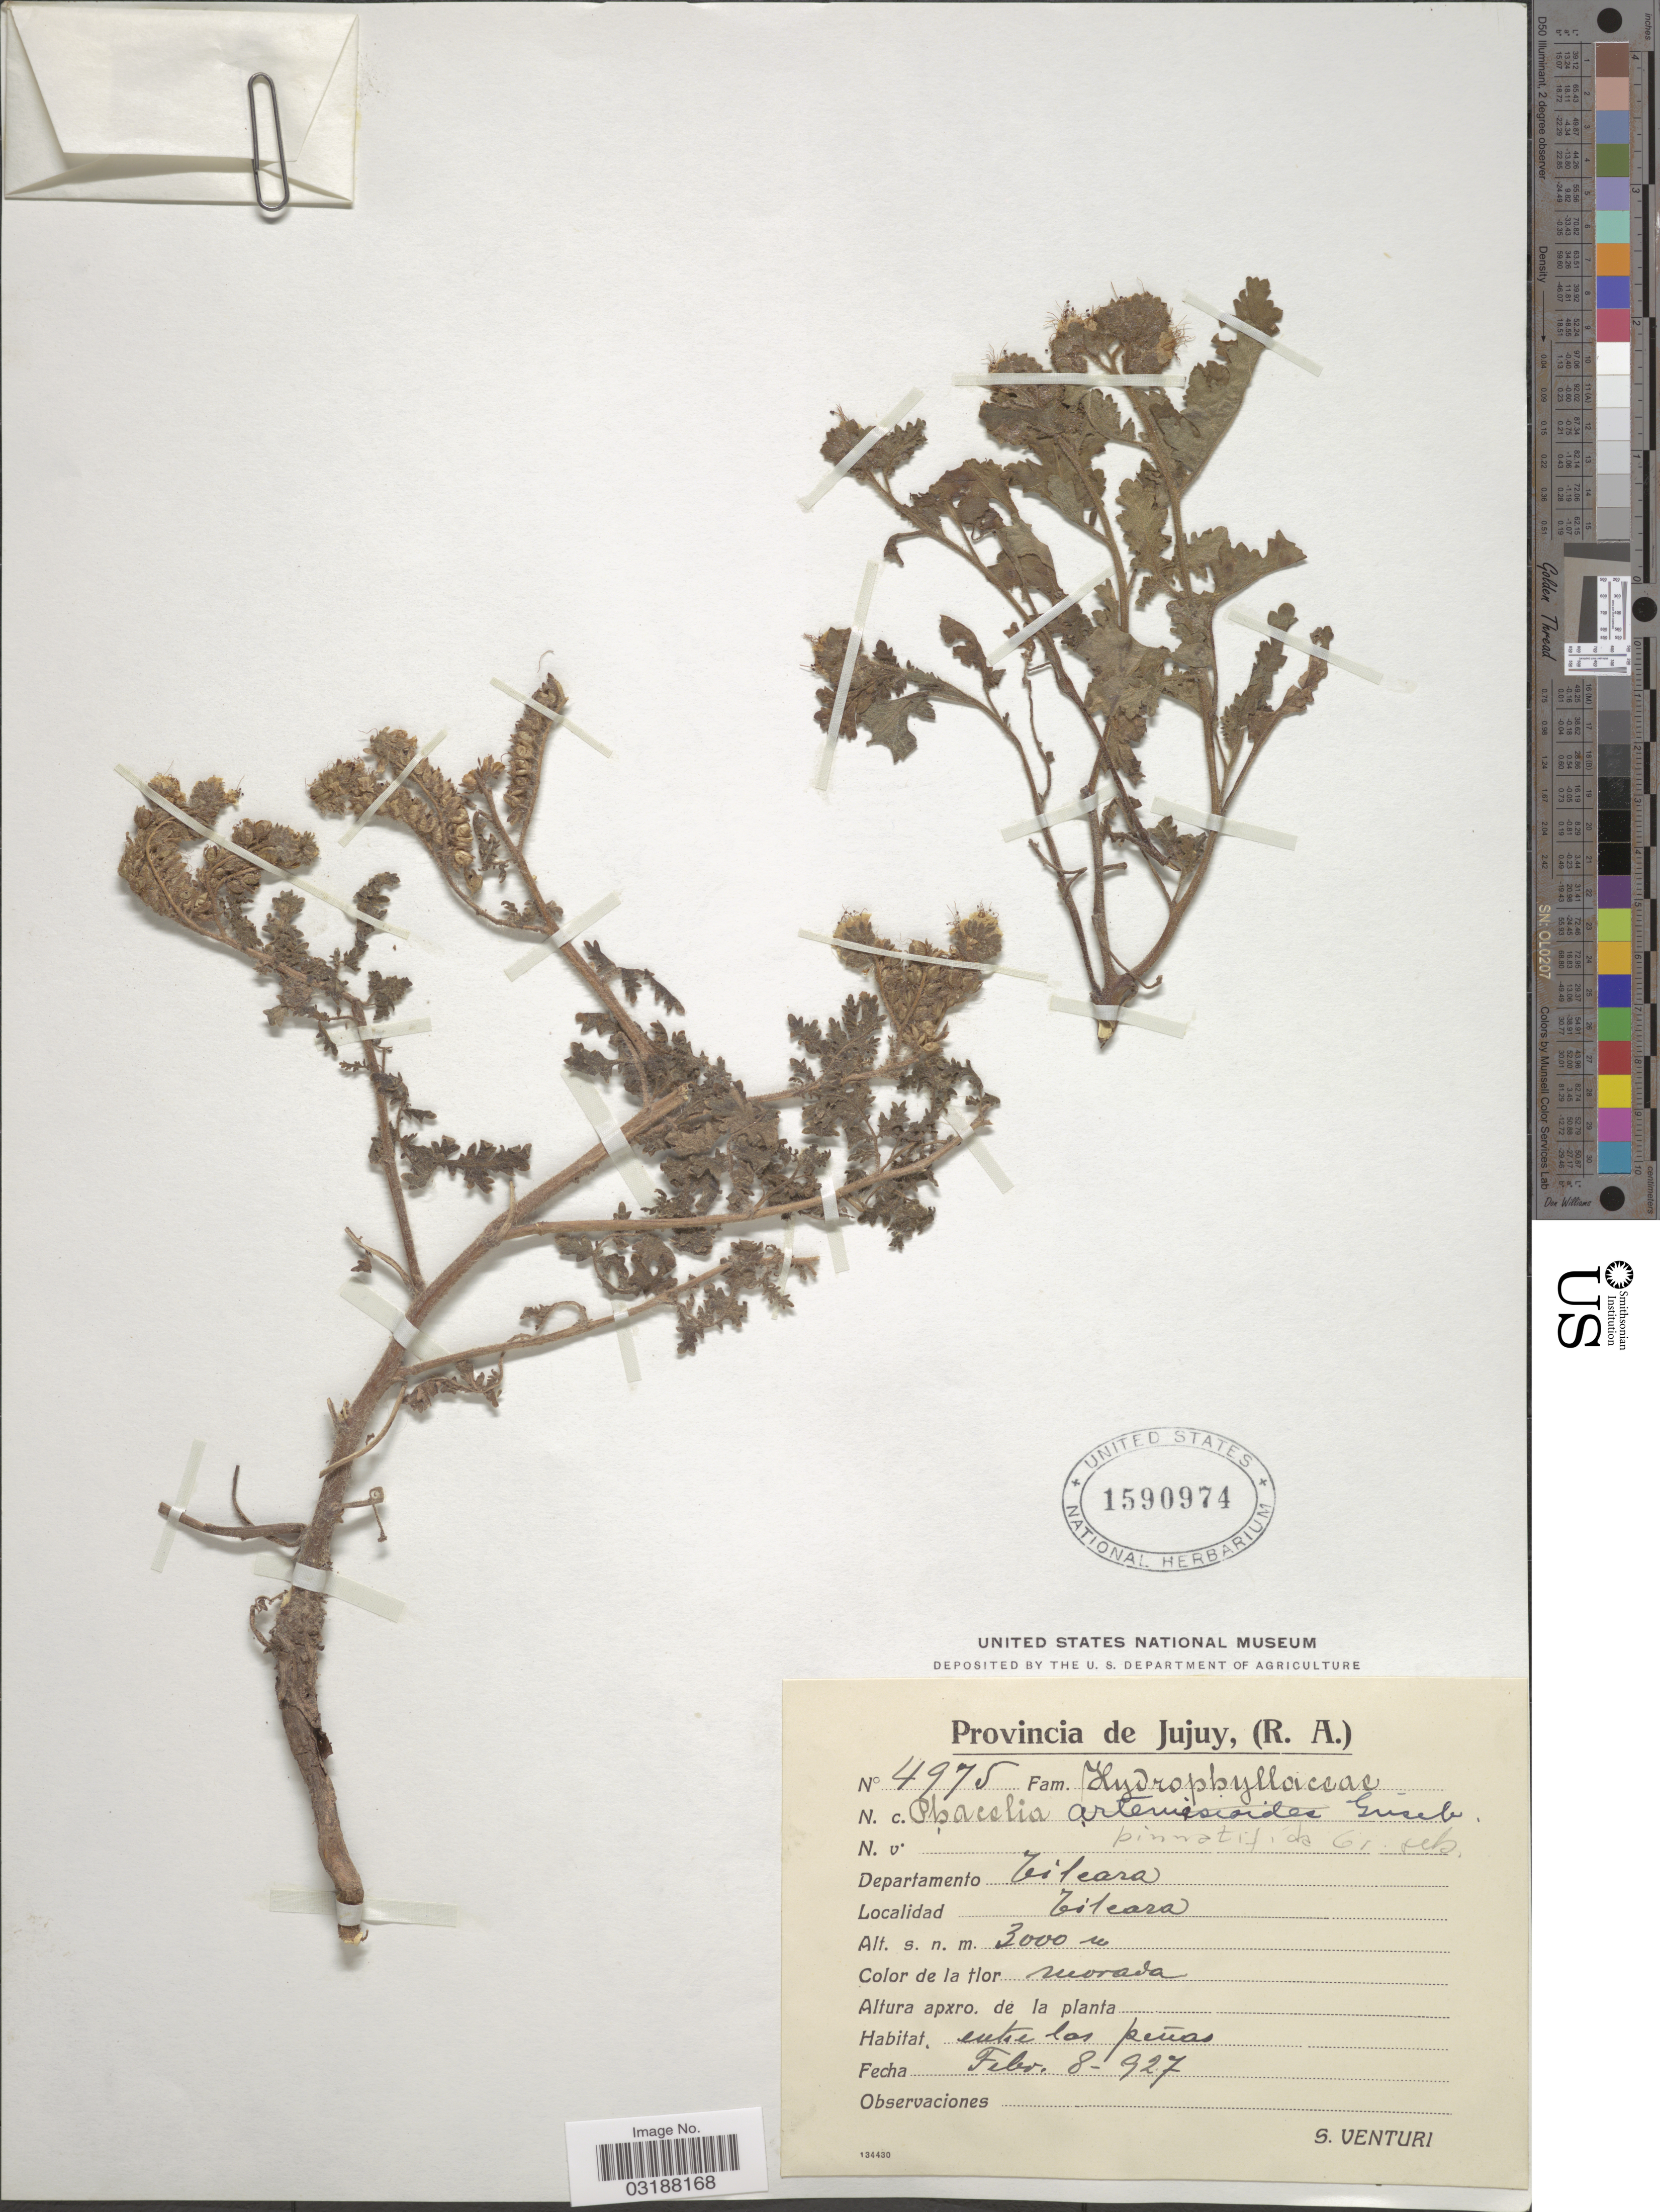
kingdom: Plantae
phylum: Tracheophyta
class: Magnoliopsida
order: Boraginales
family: Hydrophyllaceae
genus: Phacelia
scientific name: Phacelia artemisioides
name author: Griseb.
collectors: S. Venturi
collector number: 4975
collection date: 1927-02-08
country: Argentina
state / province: Jujuy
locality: Provincia de Jujuy, (R.A.), Departamento Tilcara, Tilcara.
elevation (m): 3000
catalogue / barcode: US 1590974